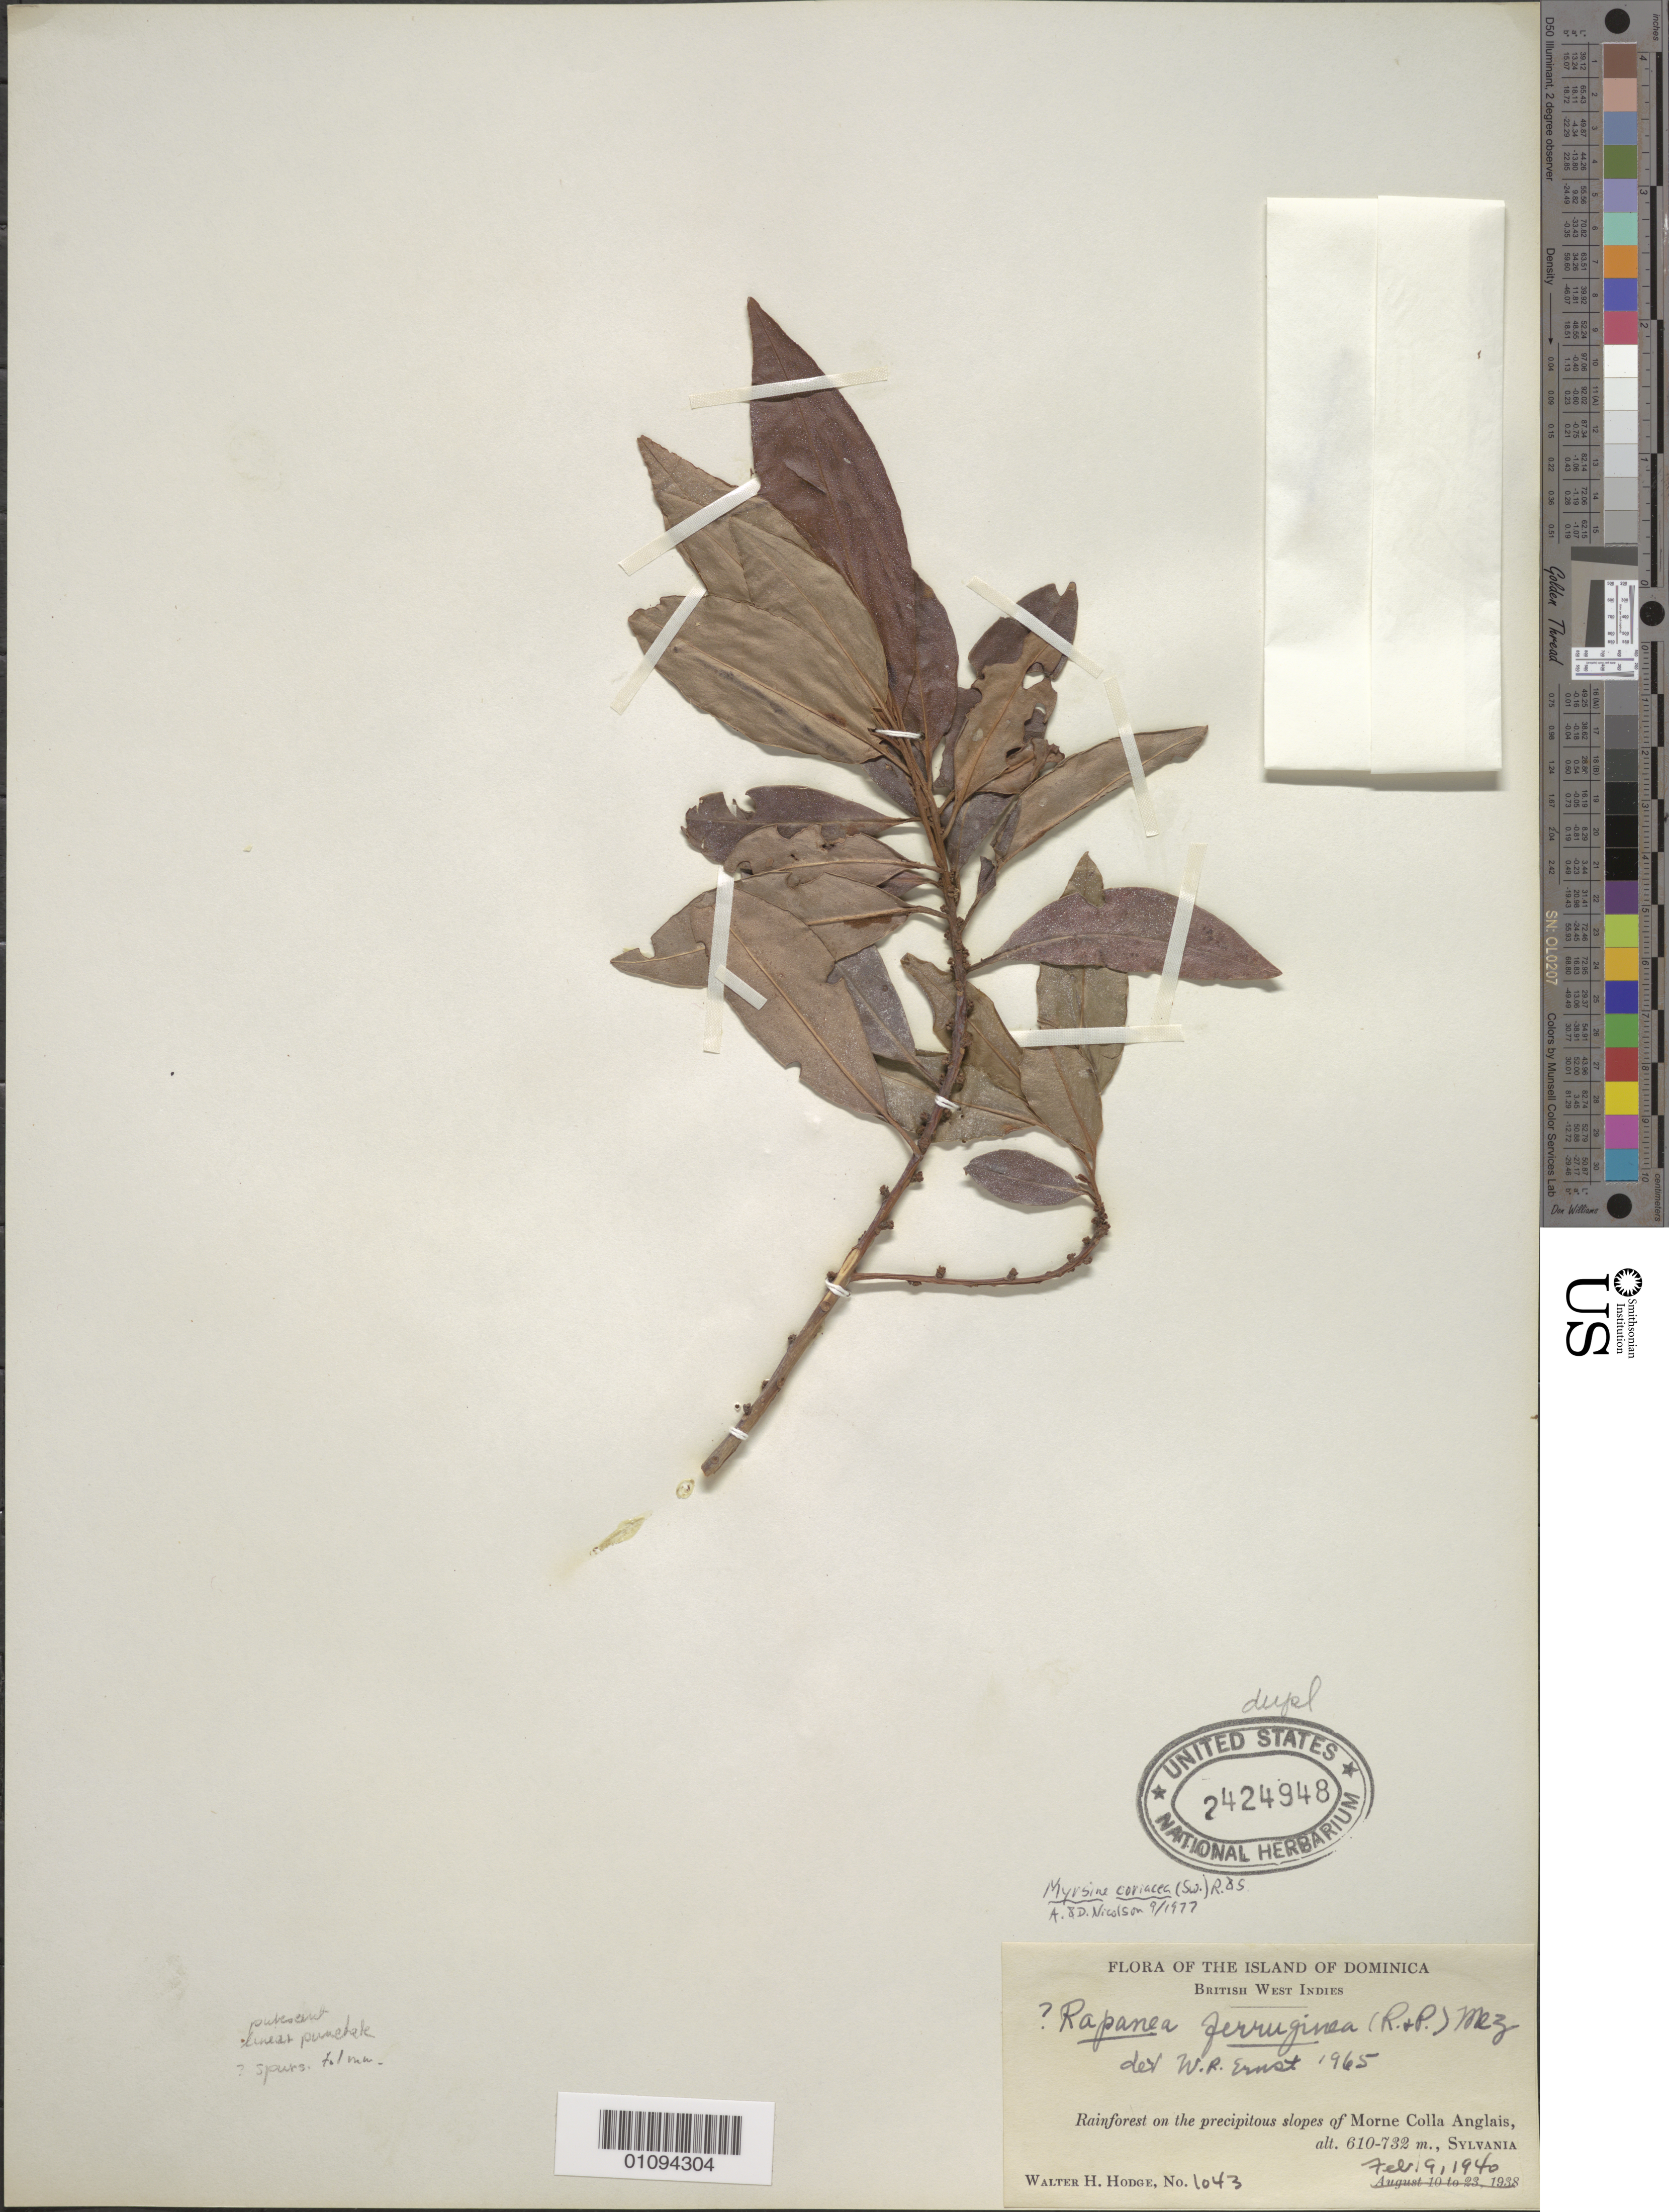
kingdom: Plantae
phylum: Tracheophyta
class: Magnoliopsida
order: Ericales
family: Primulaceae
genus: Myrsine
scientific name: Myrsine coriacea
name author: (Sw.) R. Br. ex Roem. & Schult.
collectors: W. Hodge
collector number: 1043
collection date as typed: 09 Feb 1940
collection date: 1940-02-09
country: Dominica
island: Dominica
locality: Sylvania, Morne Colla Anglais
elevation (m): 610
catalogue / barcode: US 2424948